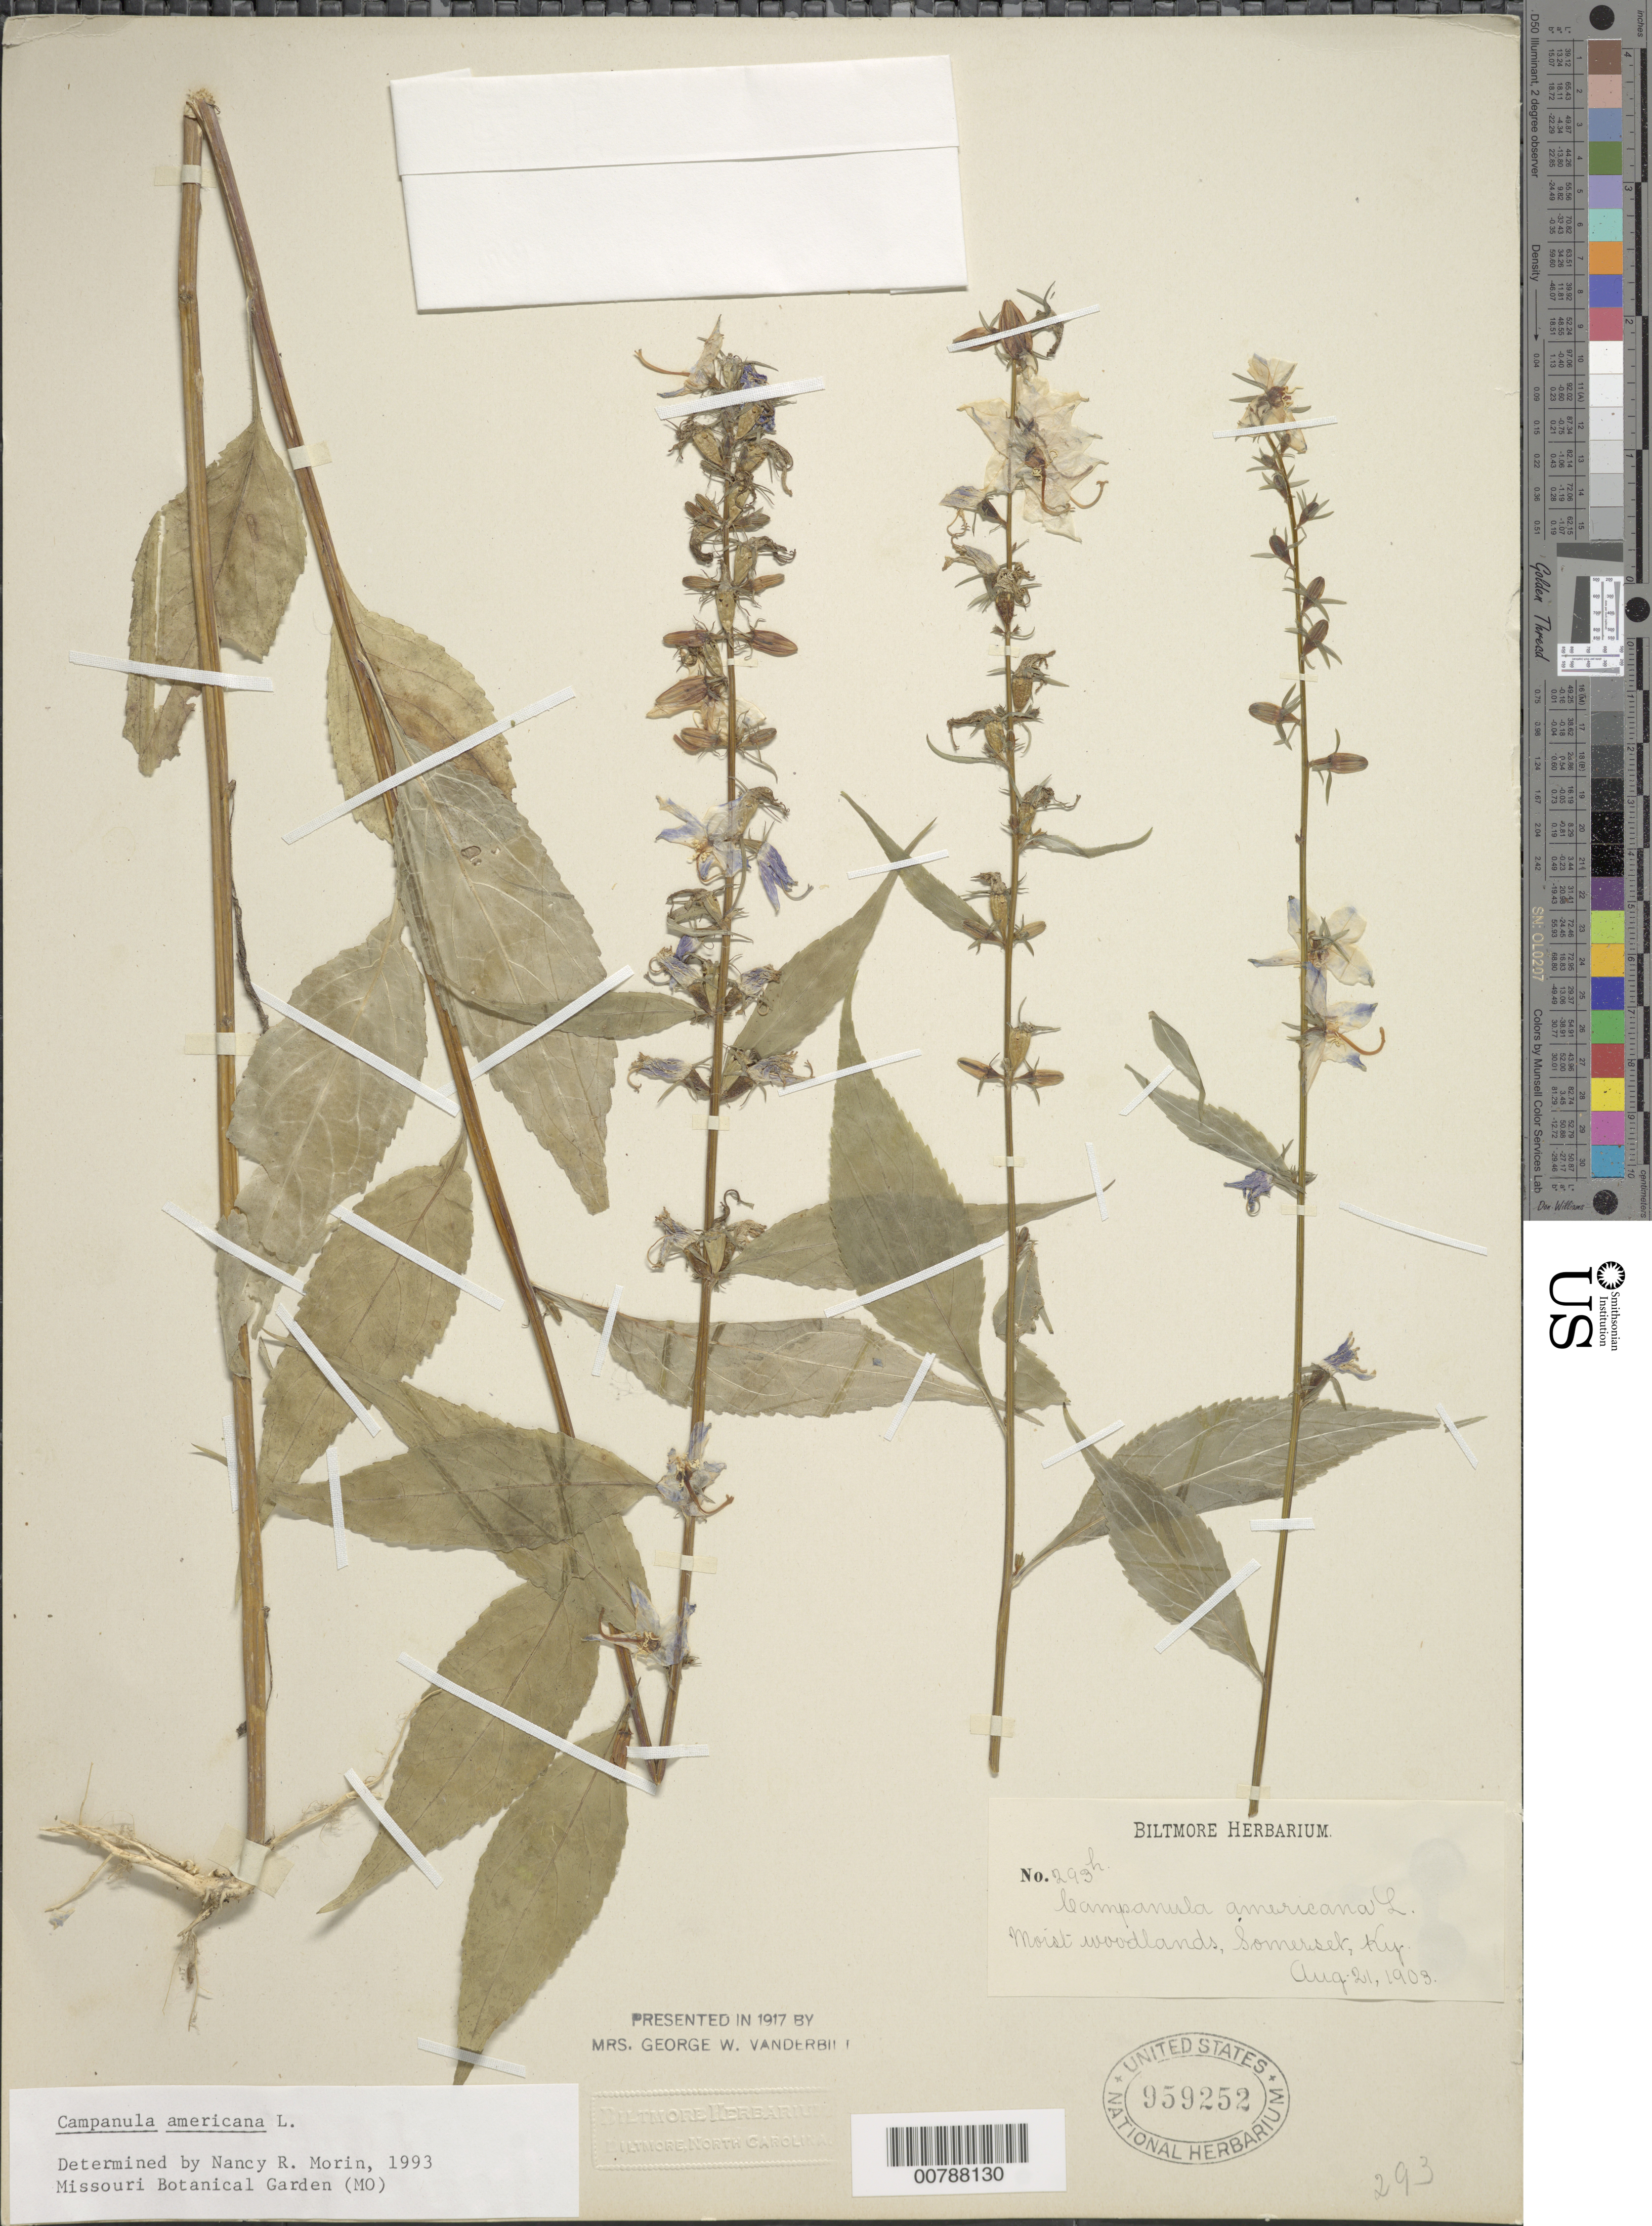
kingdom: Plantae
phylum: Tracheophyta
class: Magnoliopsida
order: Asterales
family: Campanulaceae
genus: Campanula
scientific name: Campanula americana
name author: L.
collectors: ex herb. Biltmore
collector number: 293h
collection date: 1903-08-21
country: United States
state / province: Kentucky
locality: Somerset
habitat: Moist woodlands.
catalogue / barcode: US 959252